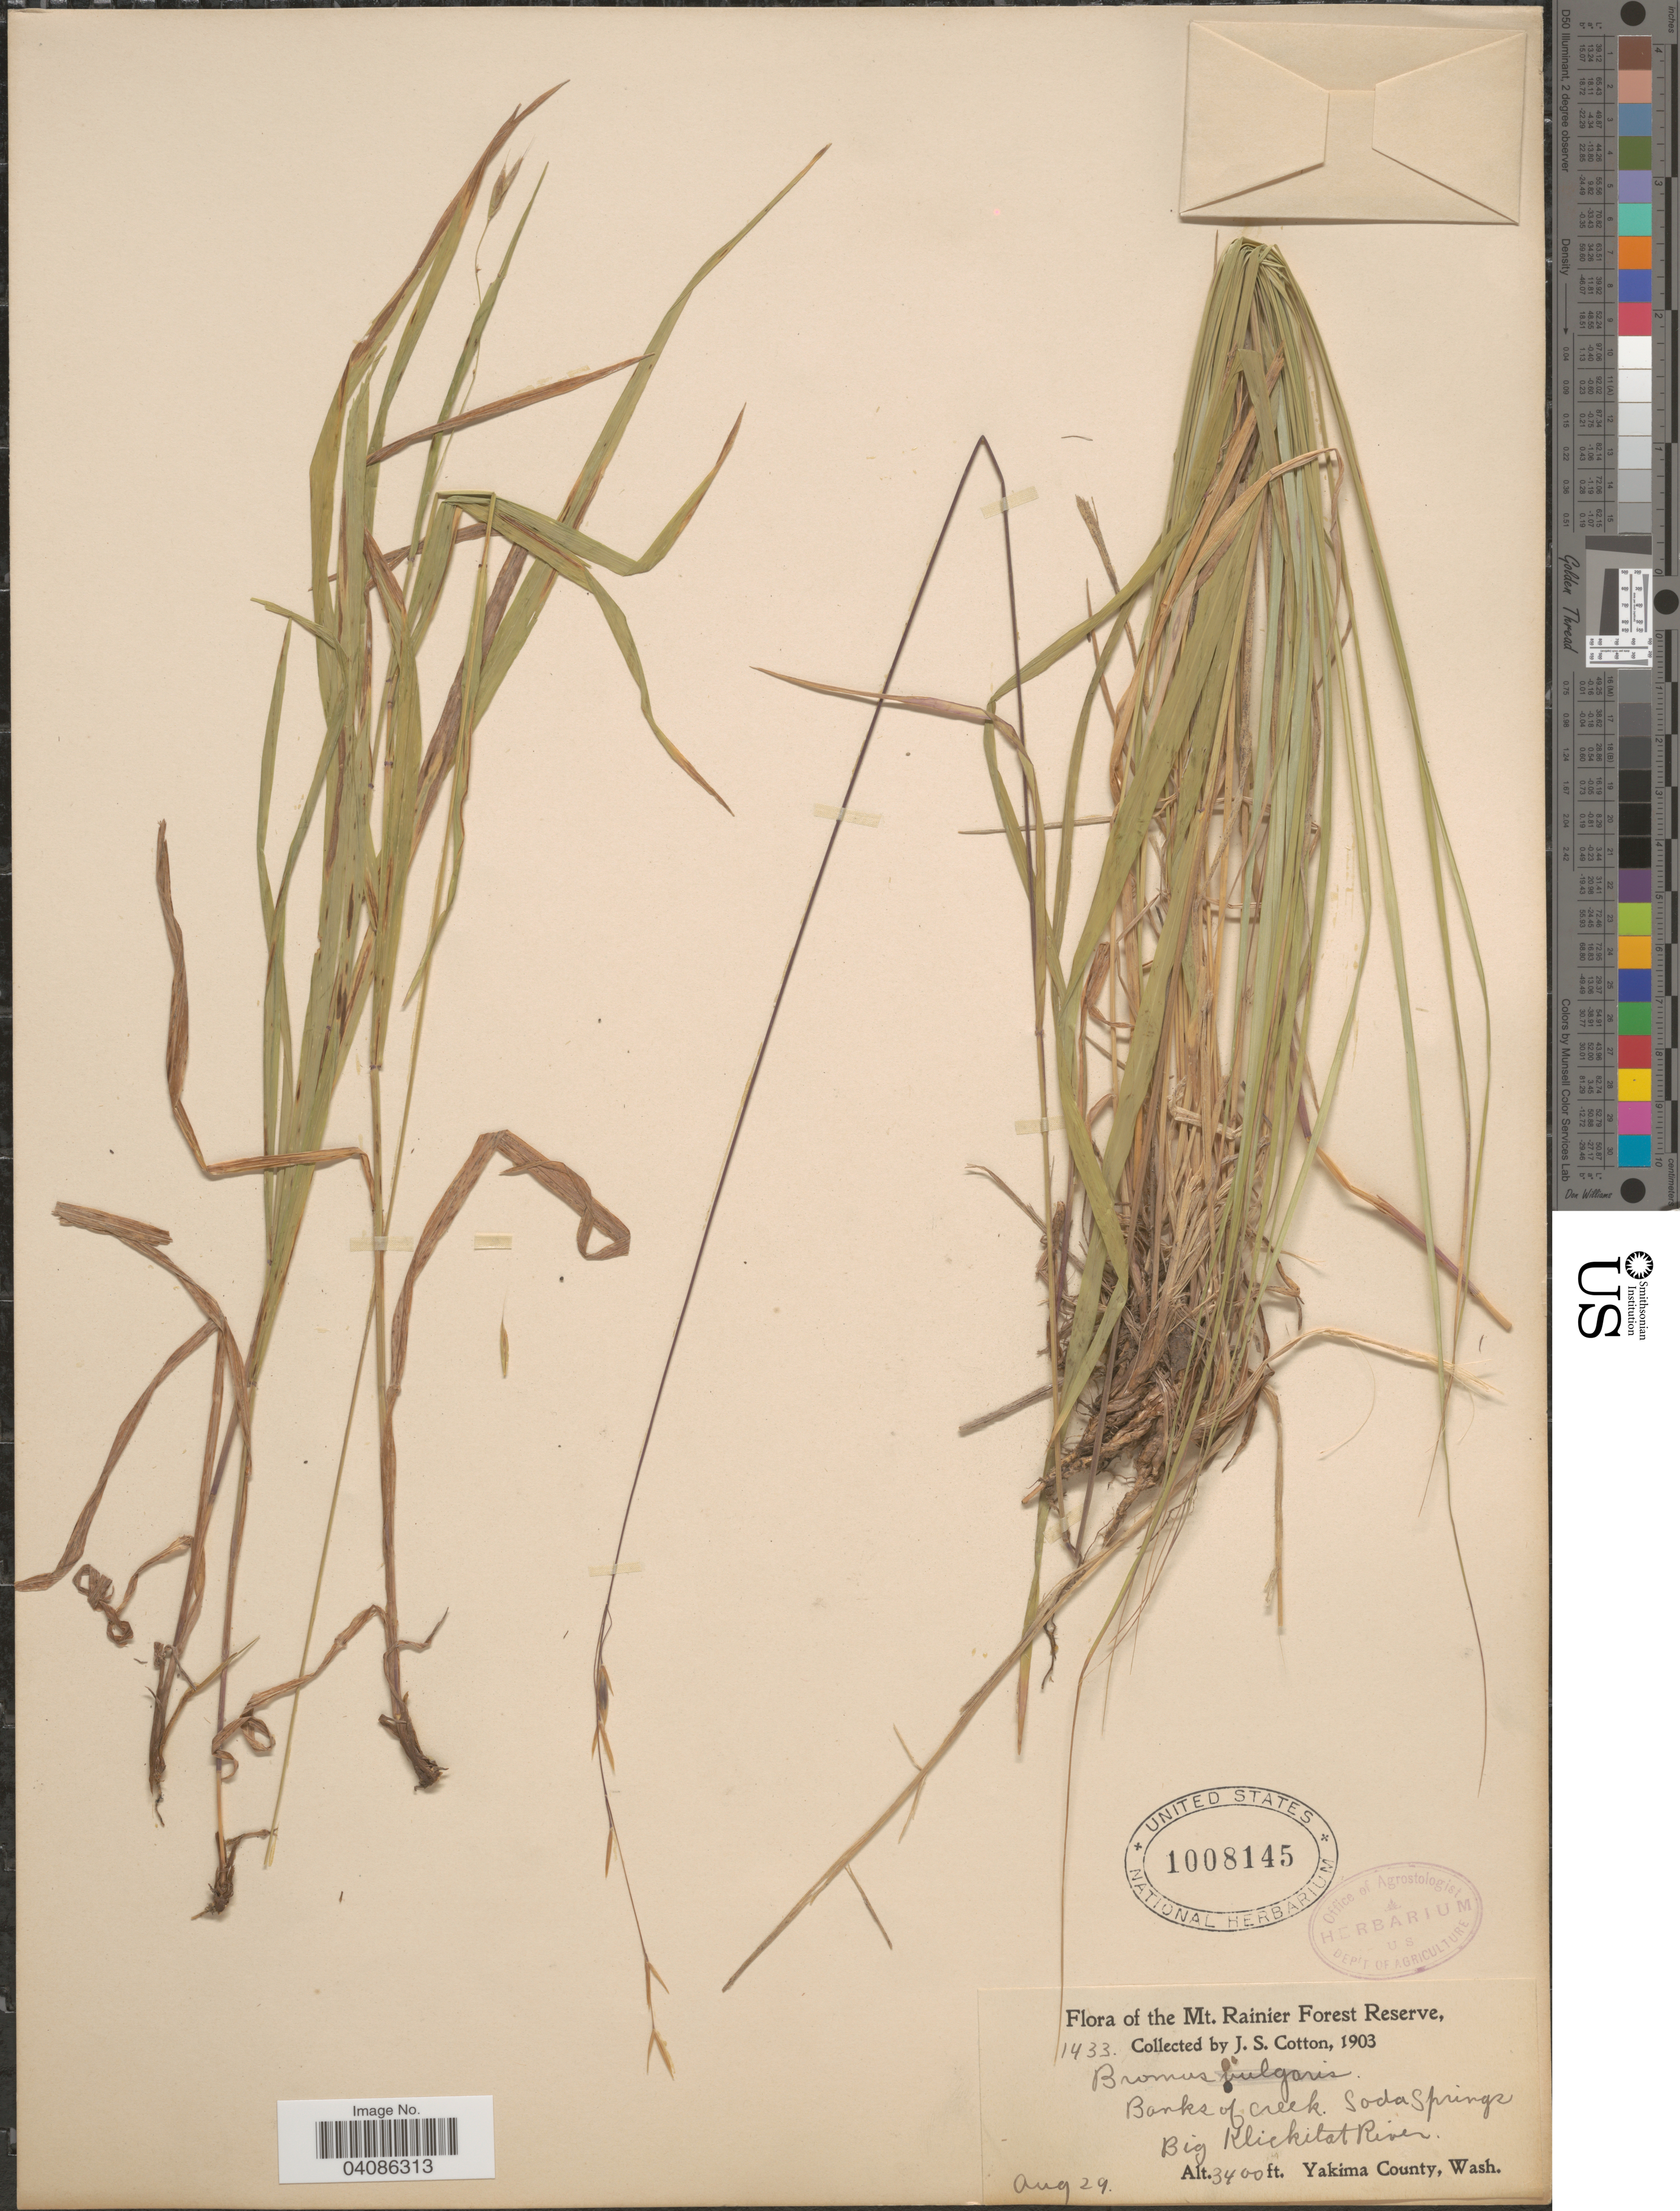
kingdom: Plantae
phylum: Tracheophyta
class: Liliopsida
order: Poales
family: Poaceae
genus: Bromus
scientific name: Bromus vulgaris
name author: (Hook.) Shear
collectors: J. S. Cotton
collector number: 1433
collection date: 1903-08-29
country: United States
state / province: Washington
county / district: Yakima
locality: Mt. Rainier Forest Reserve. Banks of creek. Soda Springs. Big Klickitat River. Yakima County.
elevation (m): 1036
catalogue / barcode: US 1008145